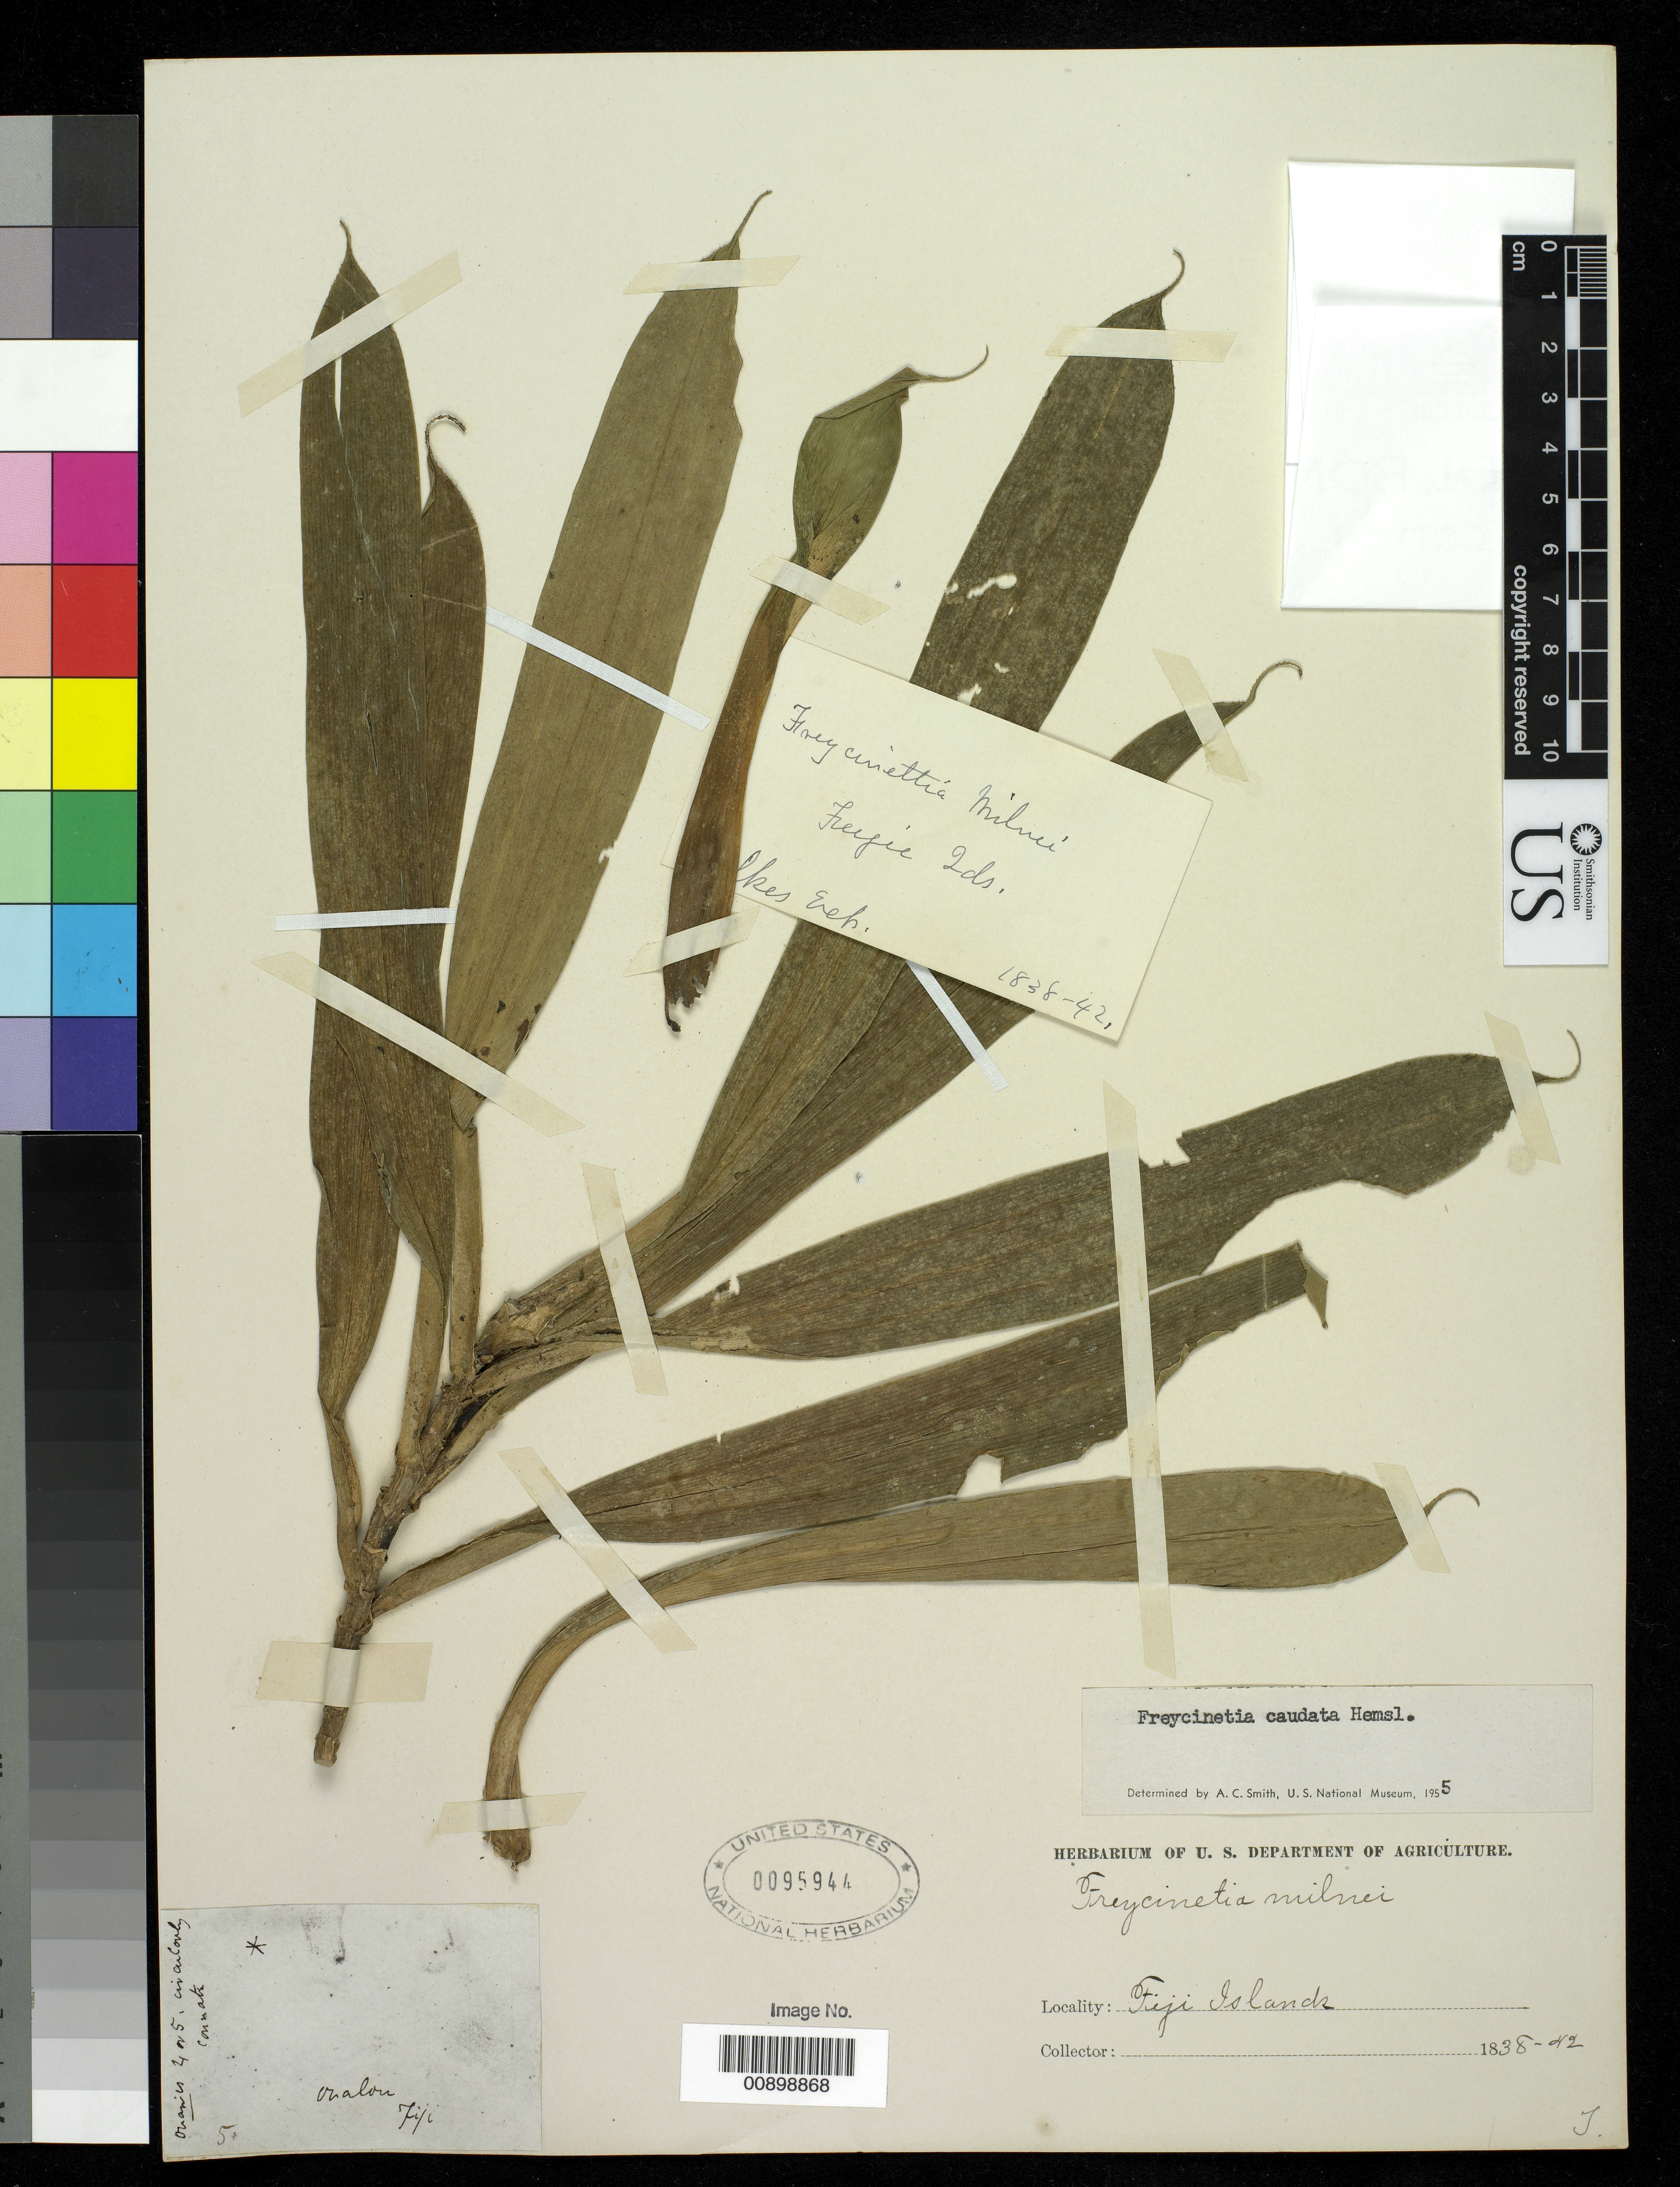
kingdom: Plantae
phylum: Tracheophyta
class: Liliopsida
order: Pandanales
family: Pandanaceae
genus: Freycinetia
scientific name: Freycinetia caudata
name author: Hemsl.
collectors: Wilkes Explor. Exped.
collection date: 1838/1842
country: Fiji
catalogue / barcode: US 95944